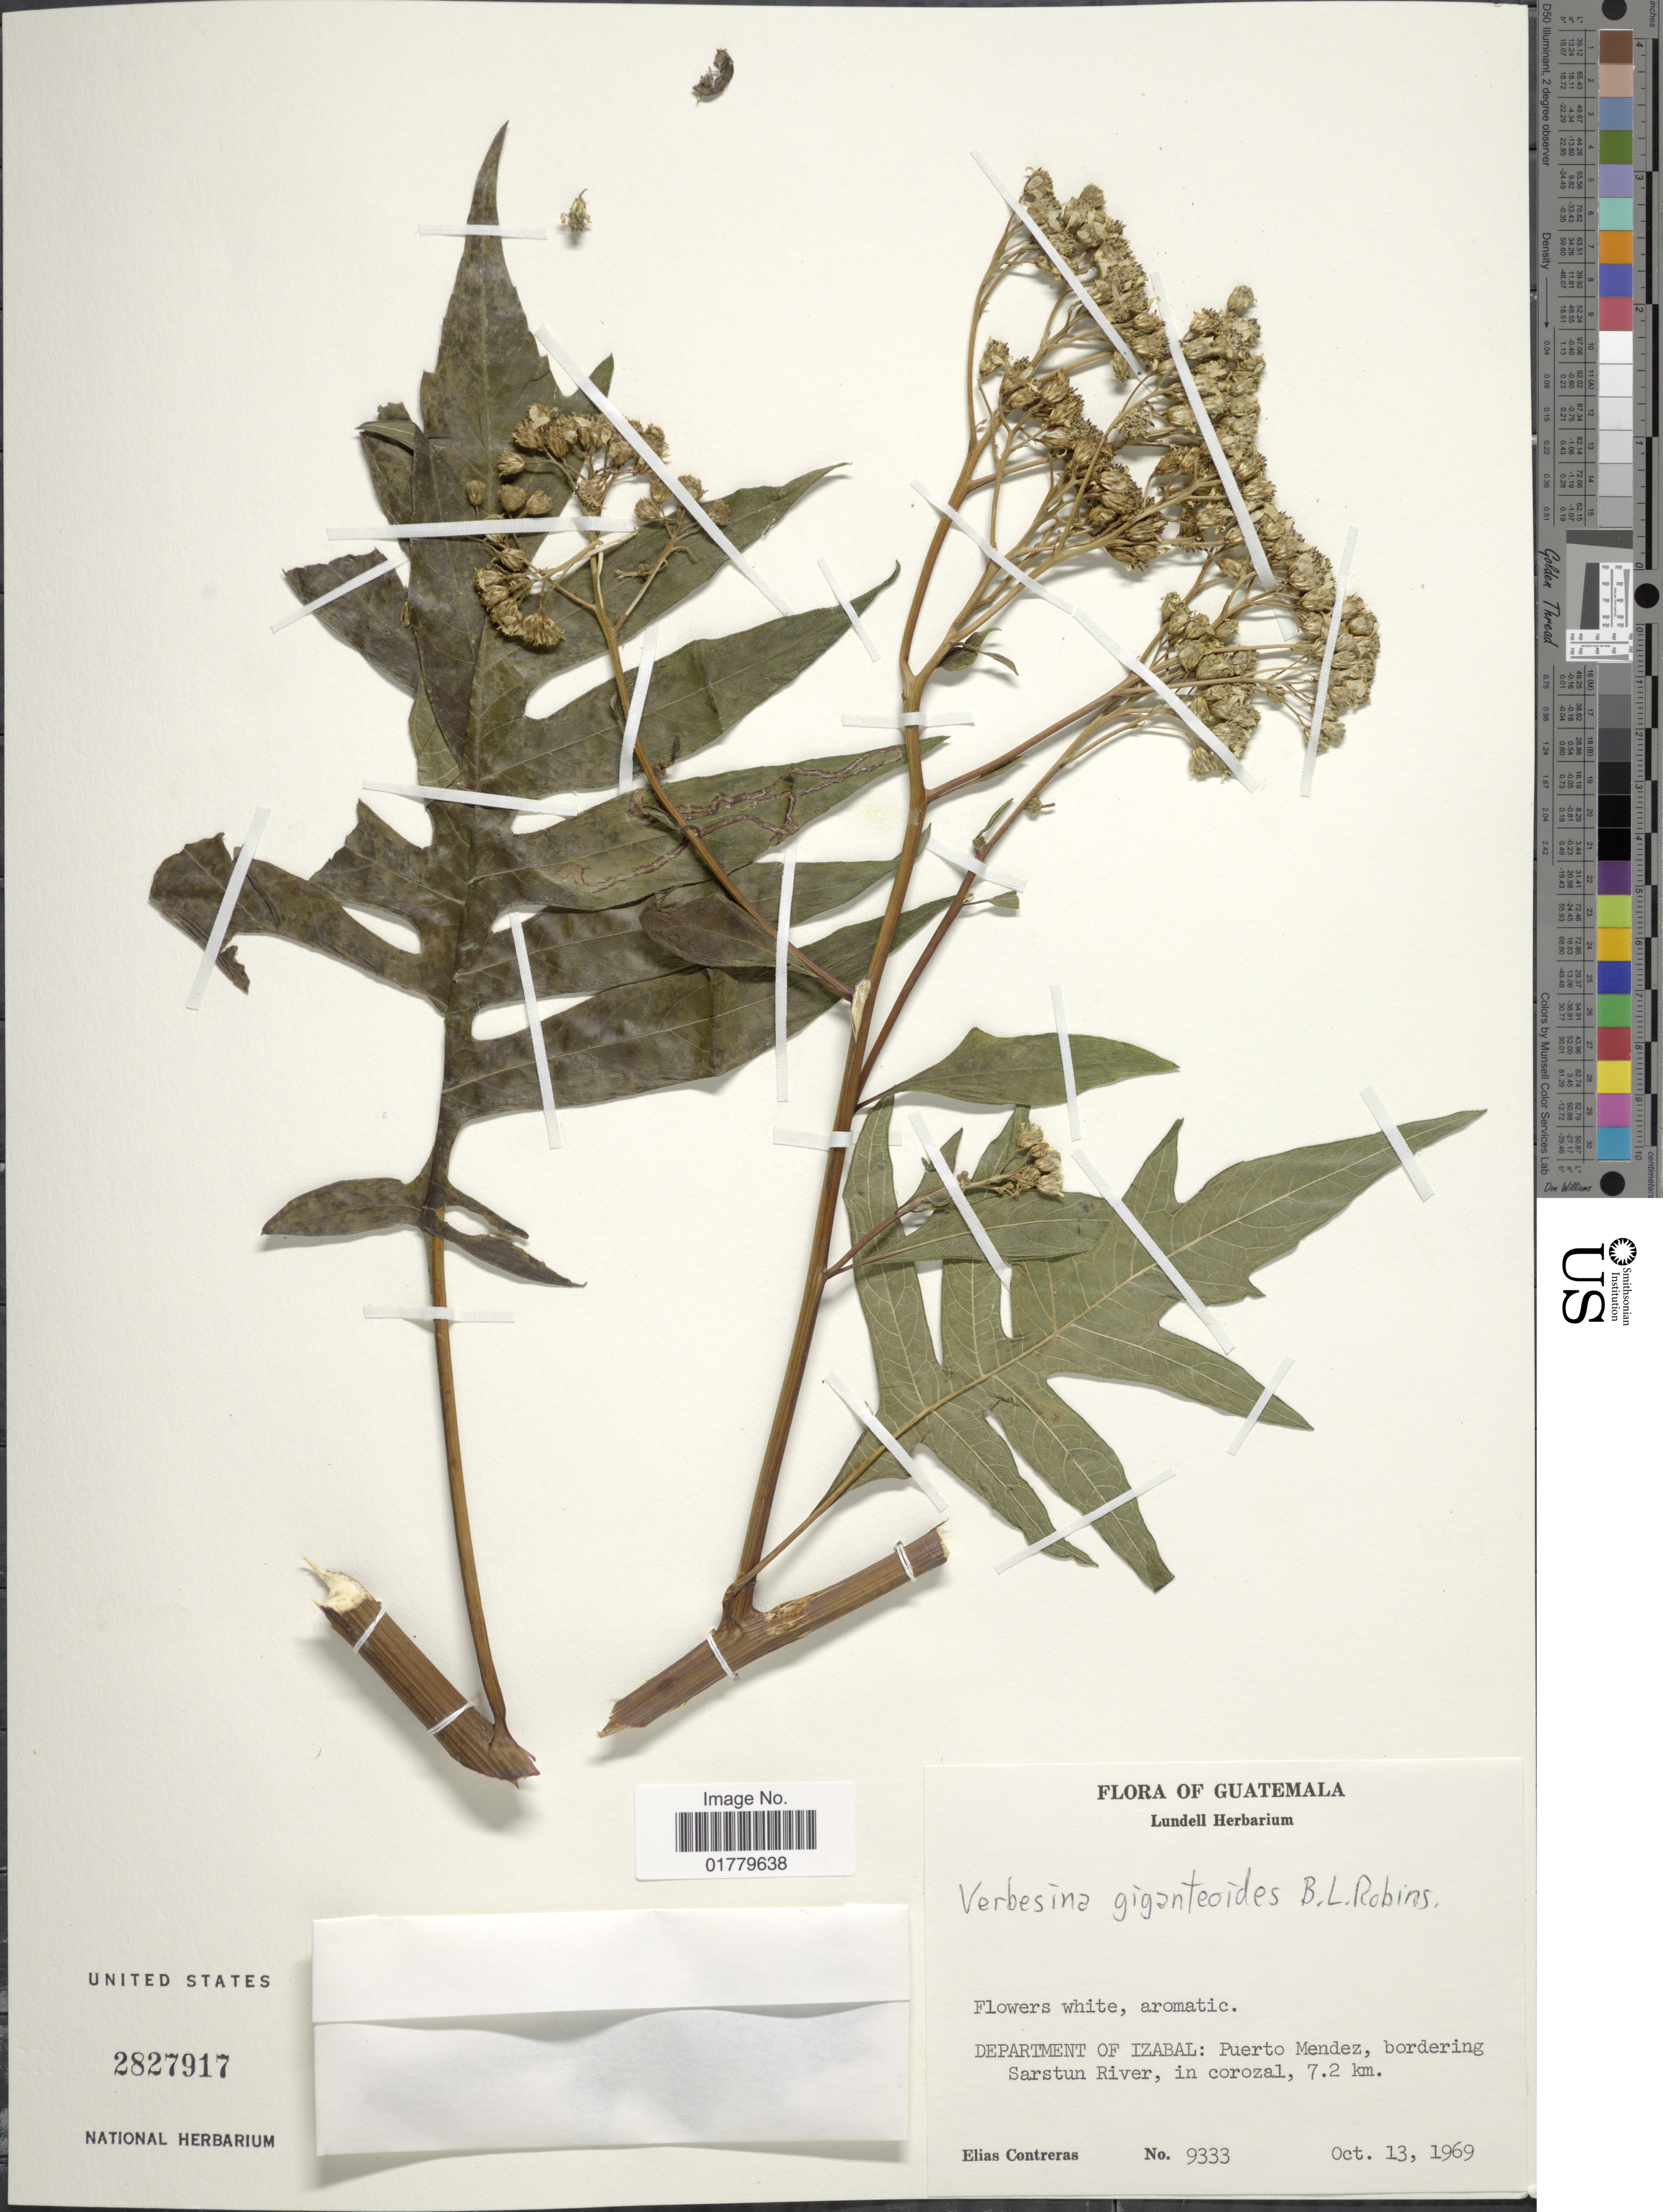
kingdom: Plantae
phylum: Tracheophyta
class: Magnoliopsida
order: Asterales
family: Asteraceae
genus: Verbesina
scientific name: Verbesina gigantoides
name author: B.L. Rob.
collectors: E. Contreras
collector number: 9333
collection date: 1969-10-13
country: Guatemala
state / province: Izabal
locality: Department of Izabal: Puerto Mendez, bordering Sarstun River, in corozal, 7.2 km.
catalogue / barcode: US 2827917